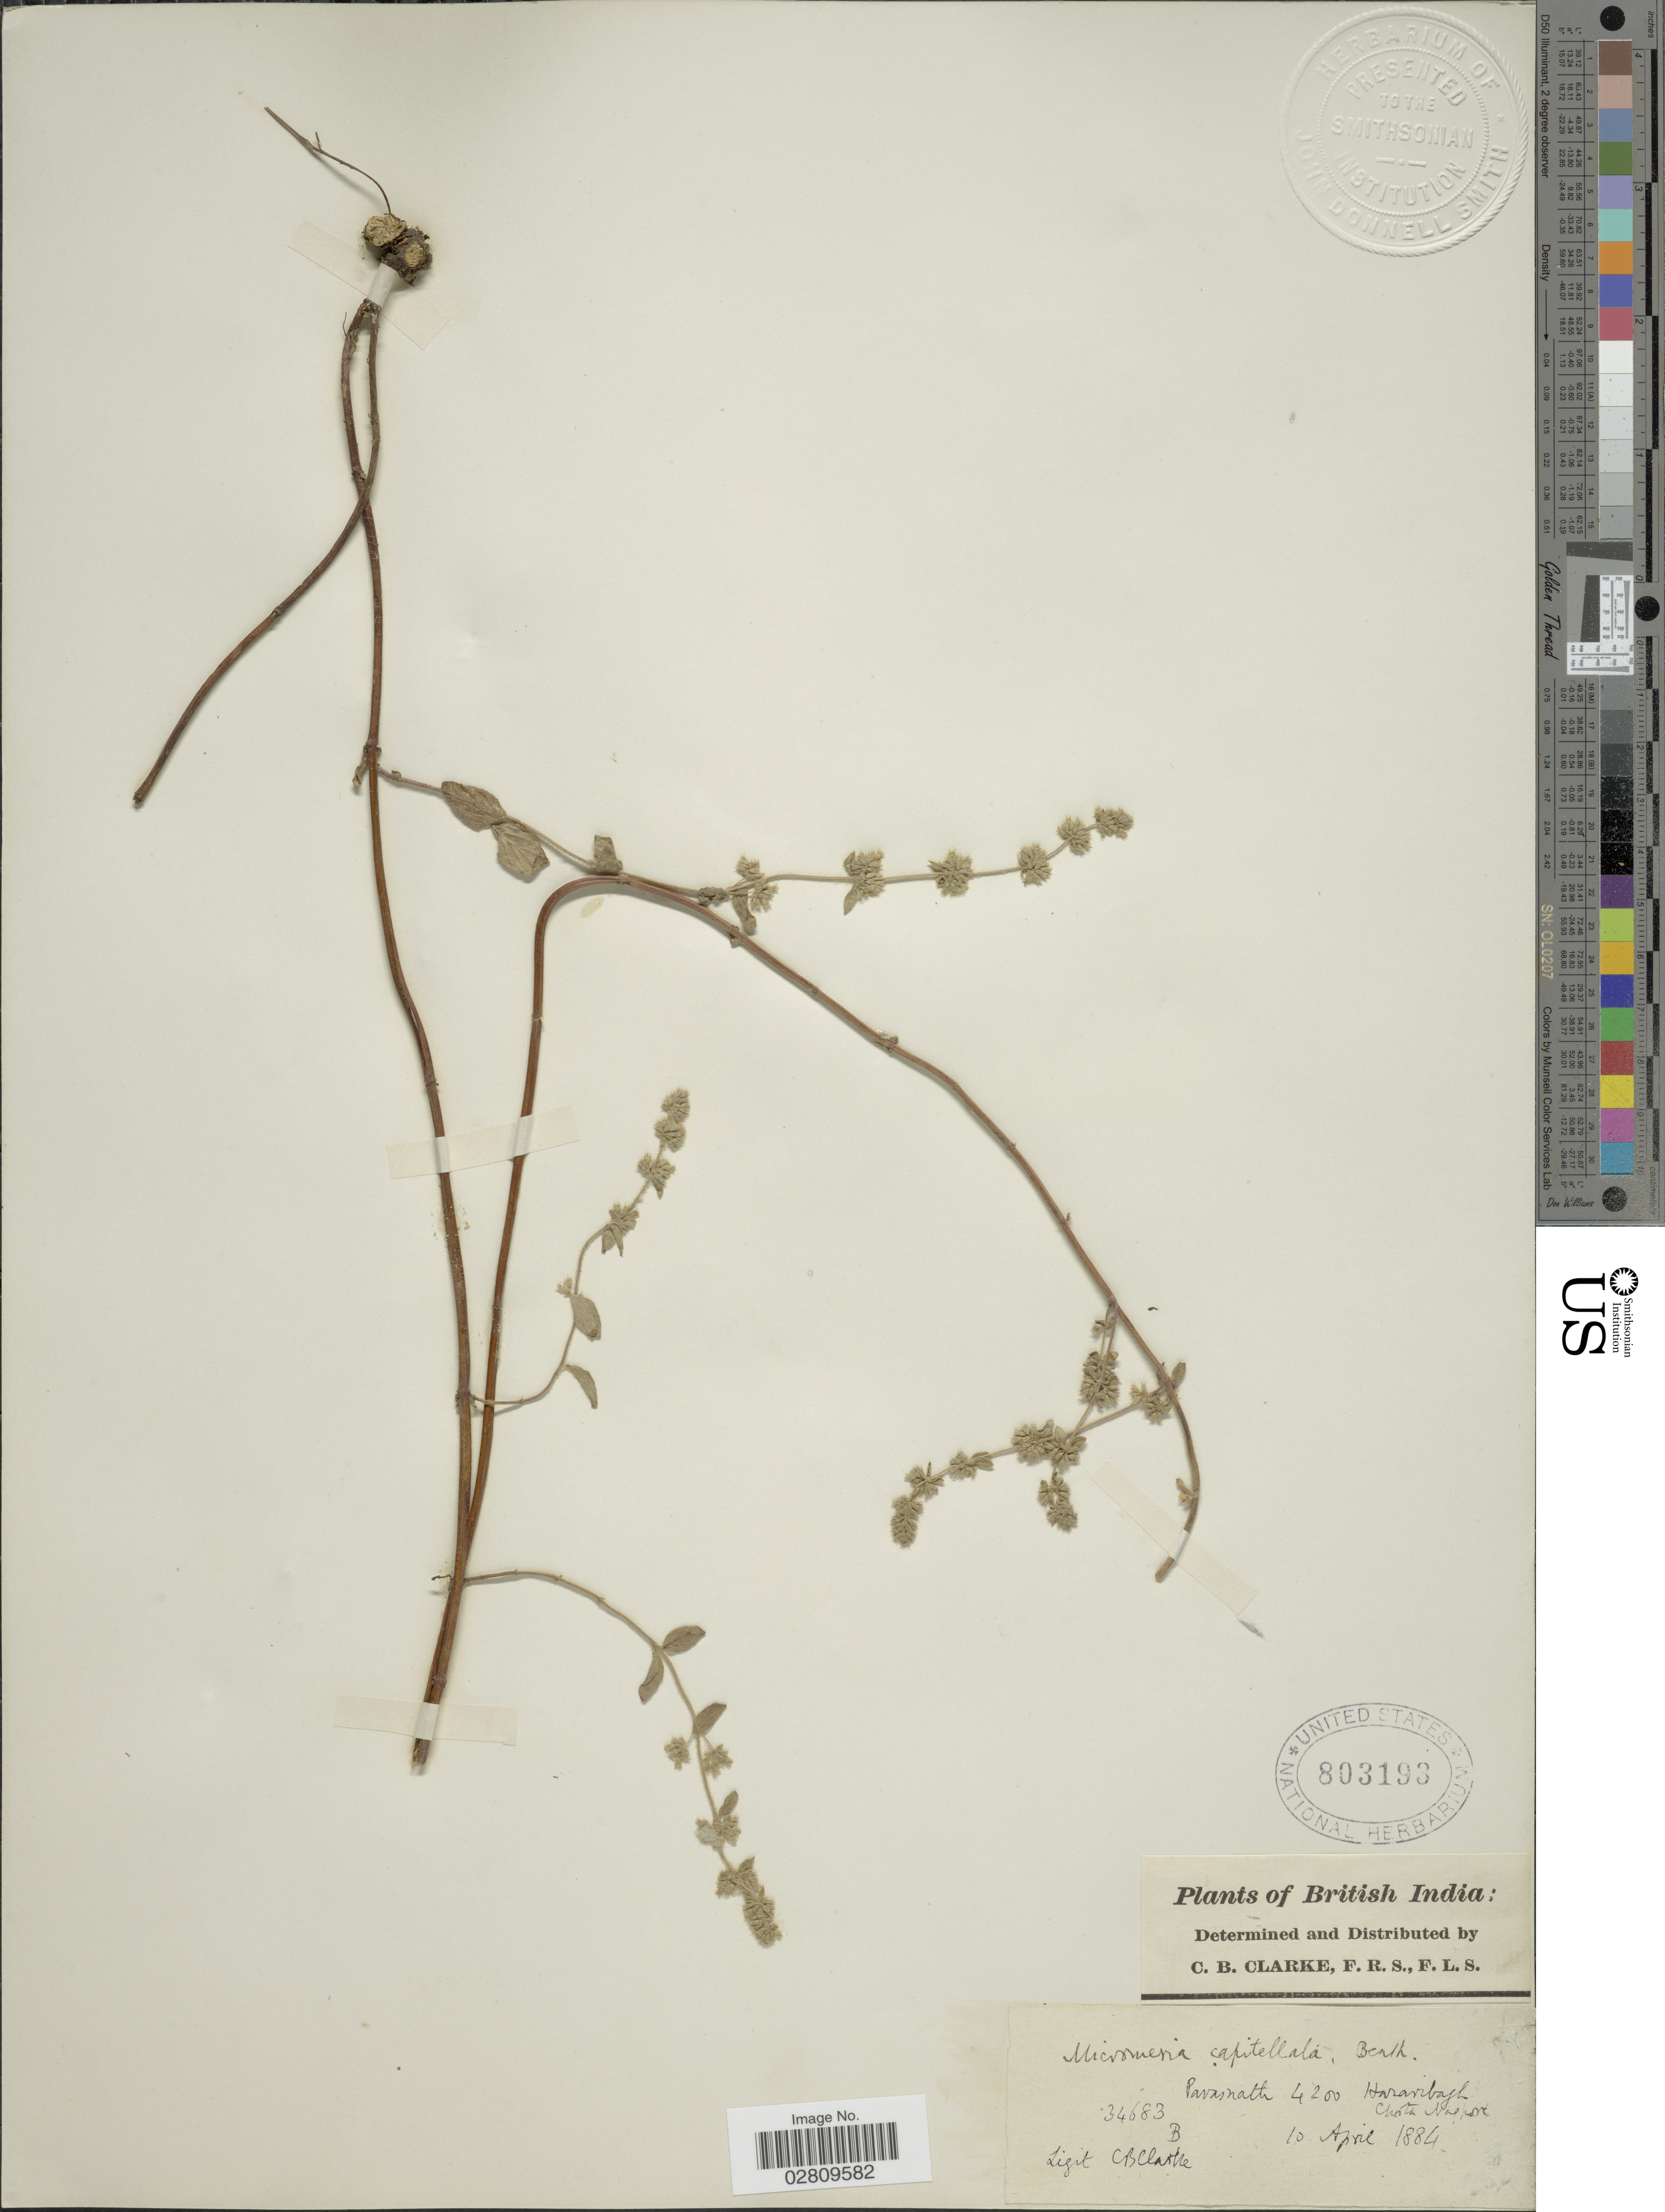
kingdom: Plantae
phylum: Tracheophyta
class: Magnoliopsida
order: Lamiales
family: Lamiaceae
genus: Micromeria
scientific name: Micromeria capitellata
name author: Benth.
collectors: C. B. Clarke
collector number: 34683B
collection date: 1884-04-10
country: India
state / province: Jharkhand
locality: British India. Pavasnath. Hazaribagh Chotta Nagpur.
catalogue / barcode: US 803193